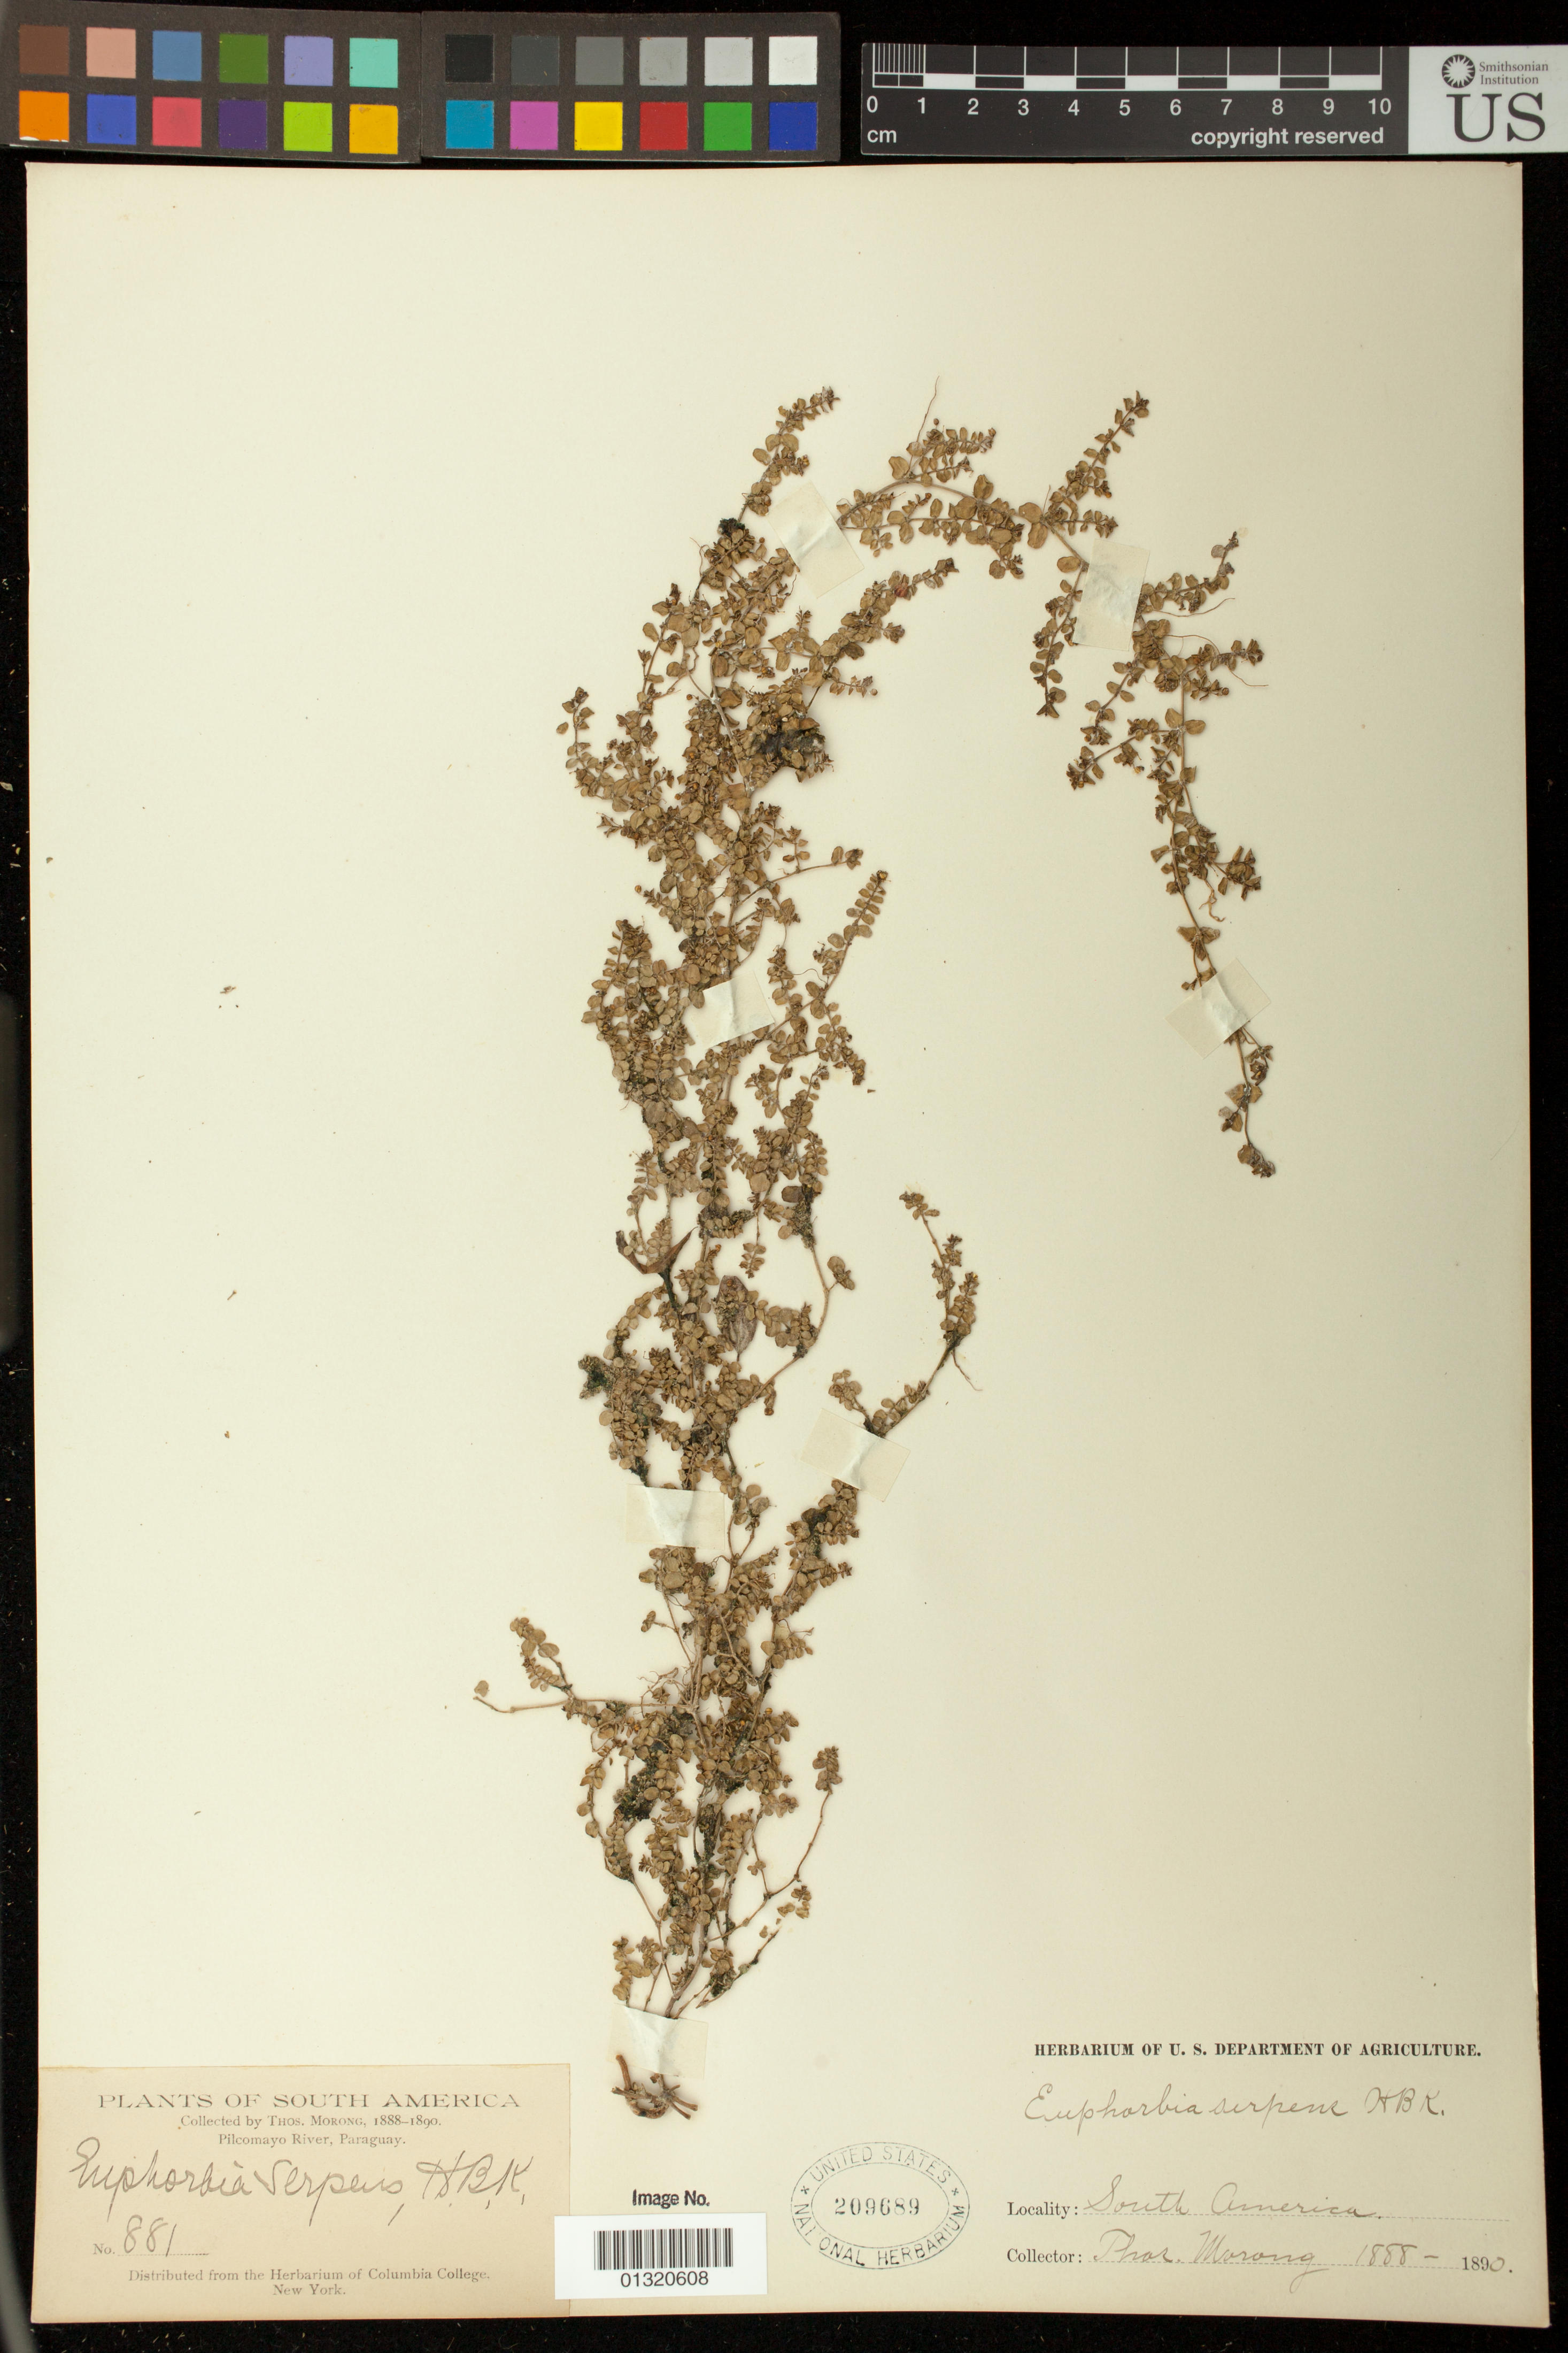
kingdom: Plantae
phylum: Tracheophyta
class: Magnoliopsida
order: Malpighiales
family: Euphorbiaceae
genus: Euphorbia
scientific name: Euphorbia serpens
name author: Kunth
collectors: T. Morong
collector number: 881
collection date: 1888/1890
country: Paraguay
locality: Pilcomayo River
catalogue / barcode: US 209689